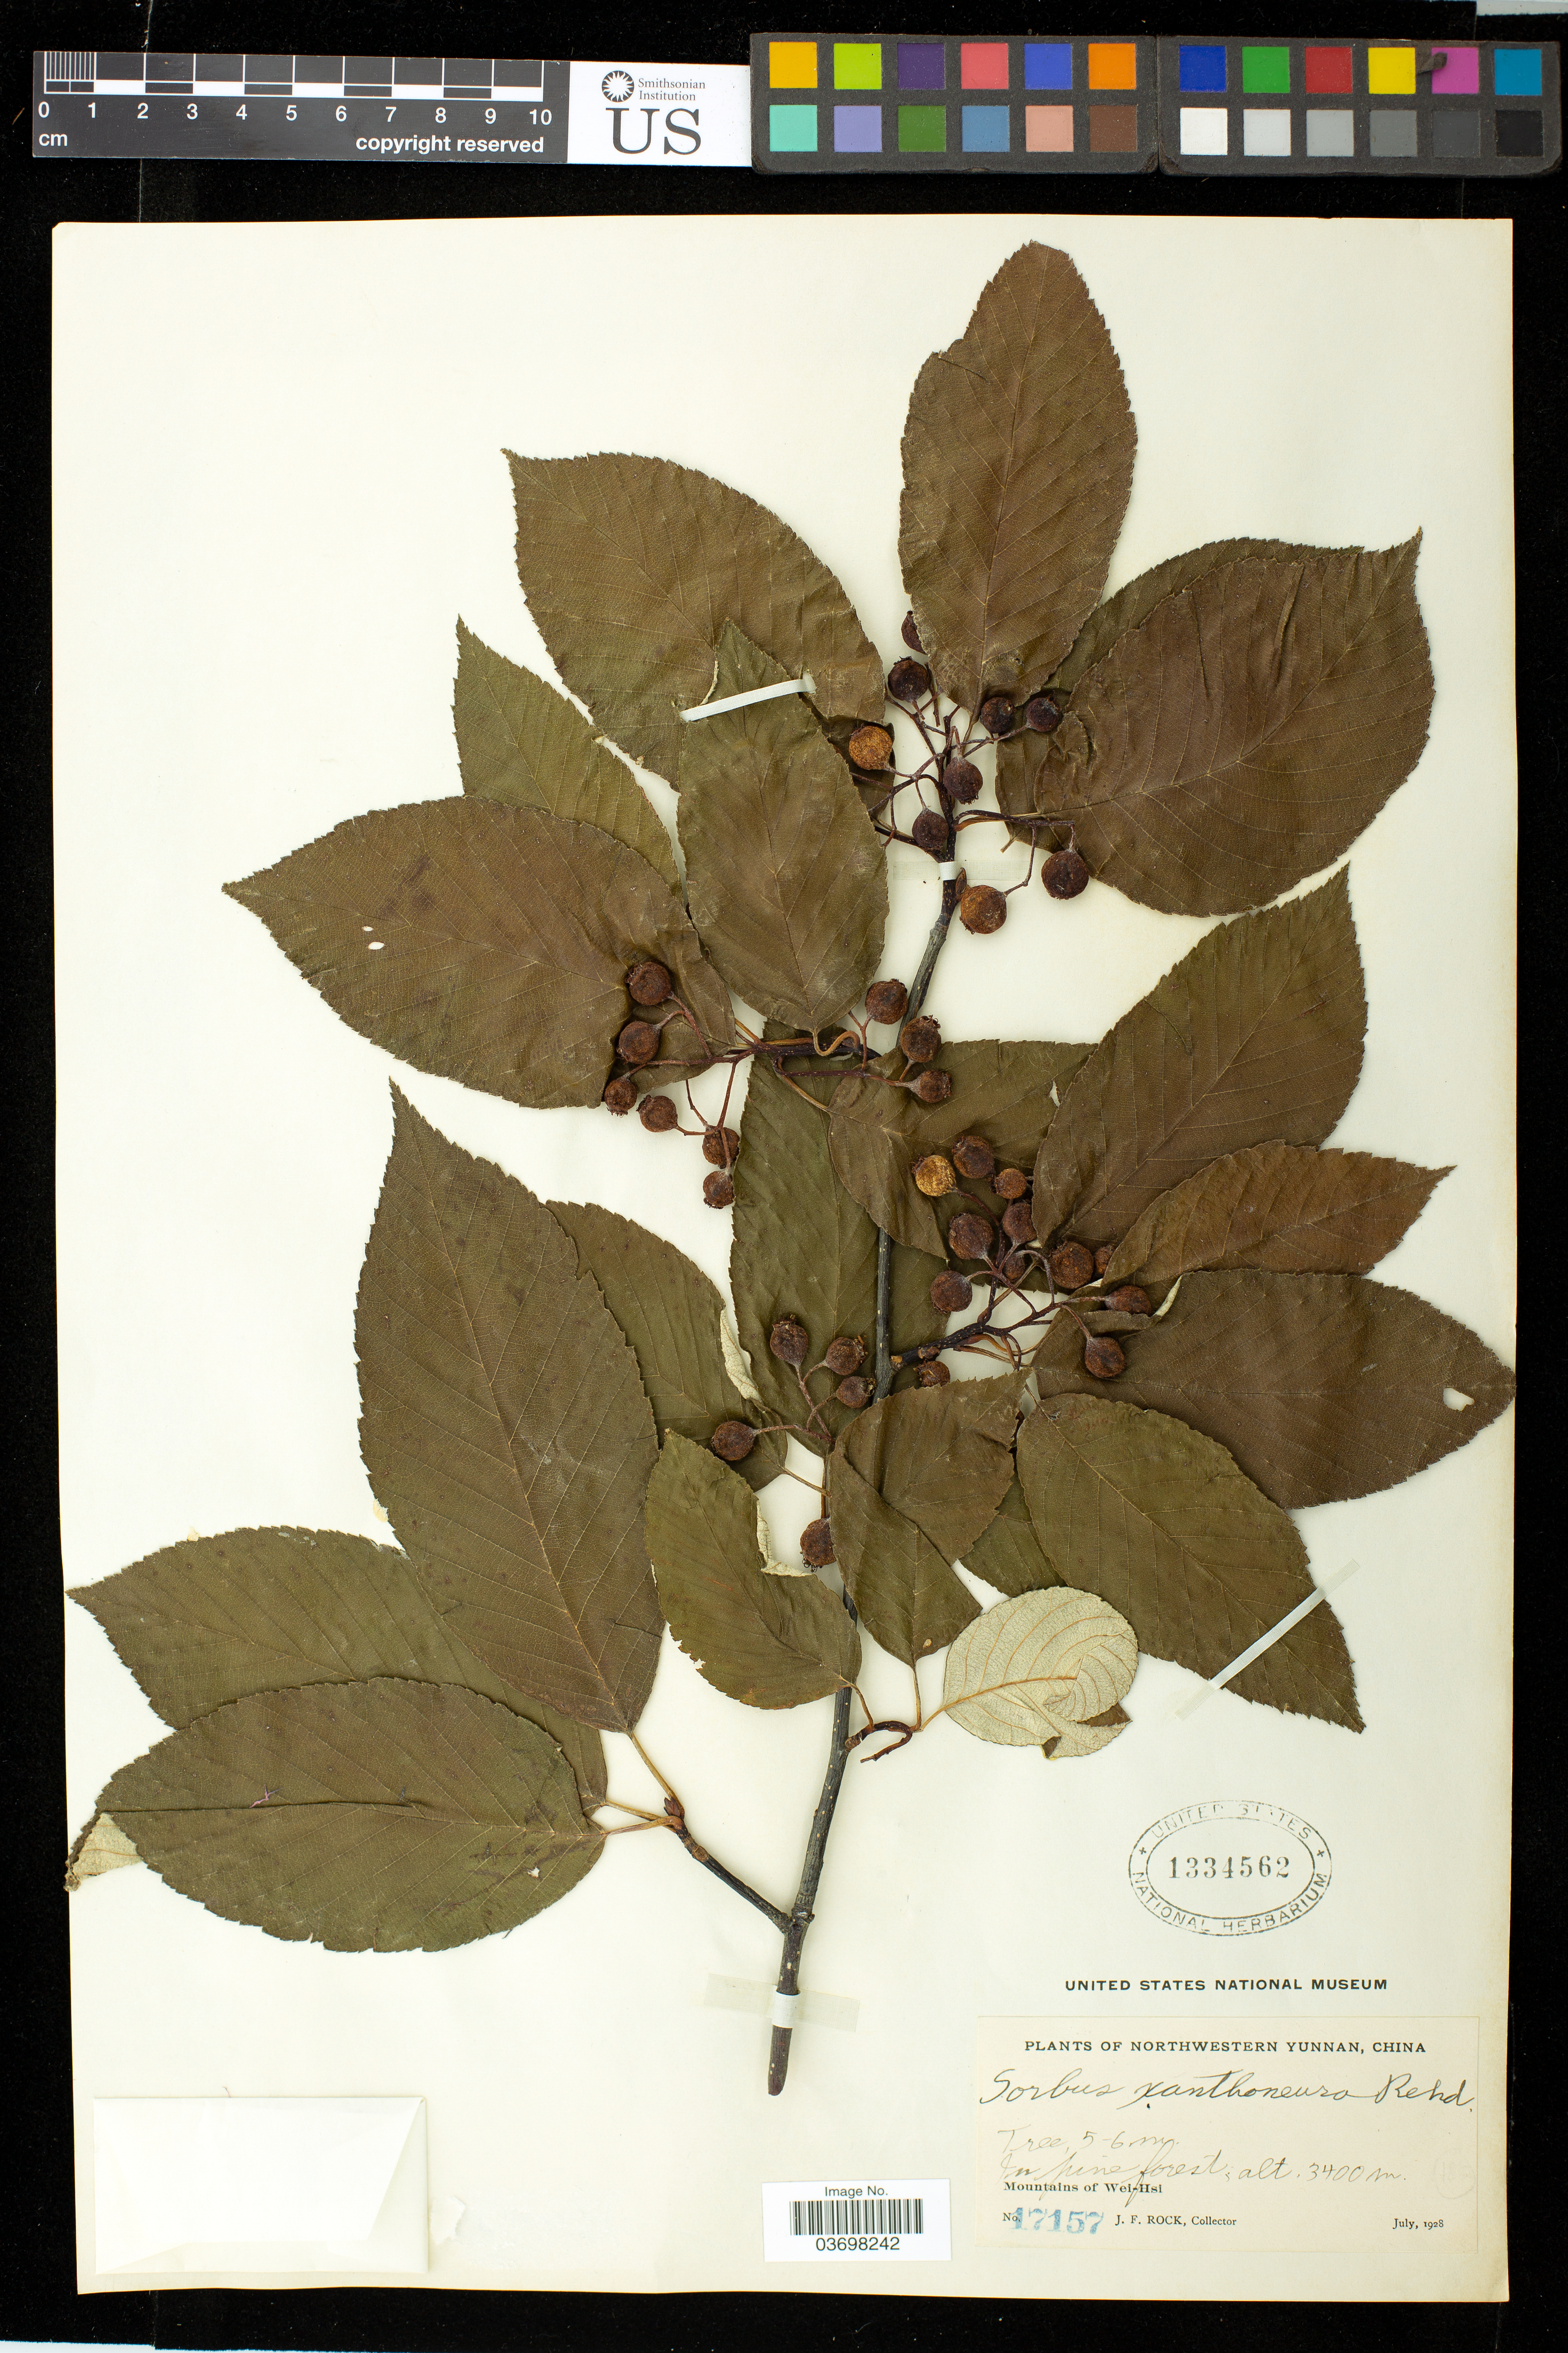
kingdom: Plantae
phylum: Tracheophyta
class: Magnoliopsida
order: Rosales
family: Rosaceae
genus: Sorbus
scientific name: Sorbus hemsleyi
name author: (C.K. Schneid.) Rehder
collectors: J. Rock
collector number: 17157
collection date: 1928-07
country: China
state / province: Yunnan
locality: Northwestern Yunnan. Mountains of Wei-Hsi.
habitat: In pine forest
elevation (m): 3400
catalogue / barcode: US 1334562